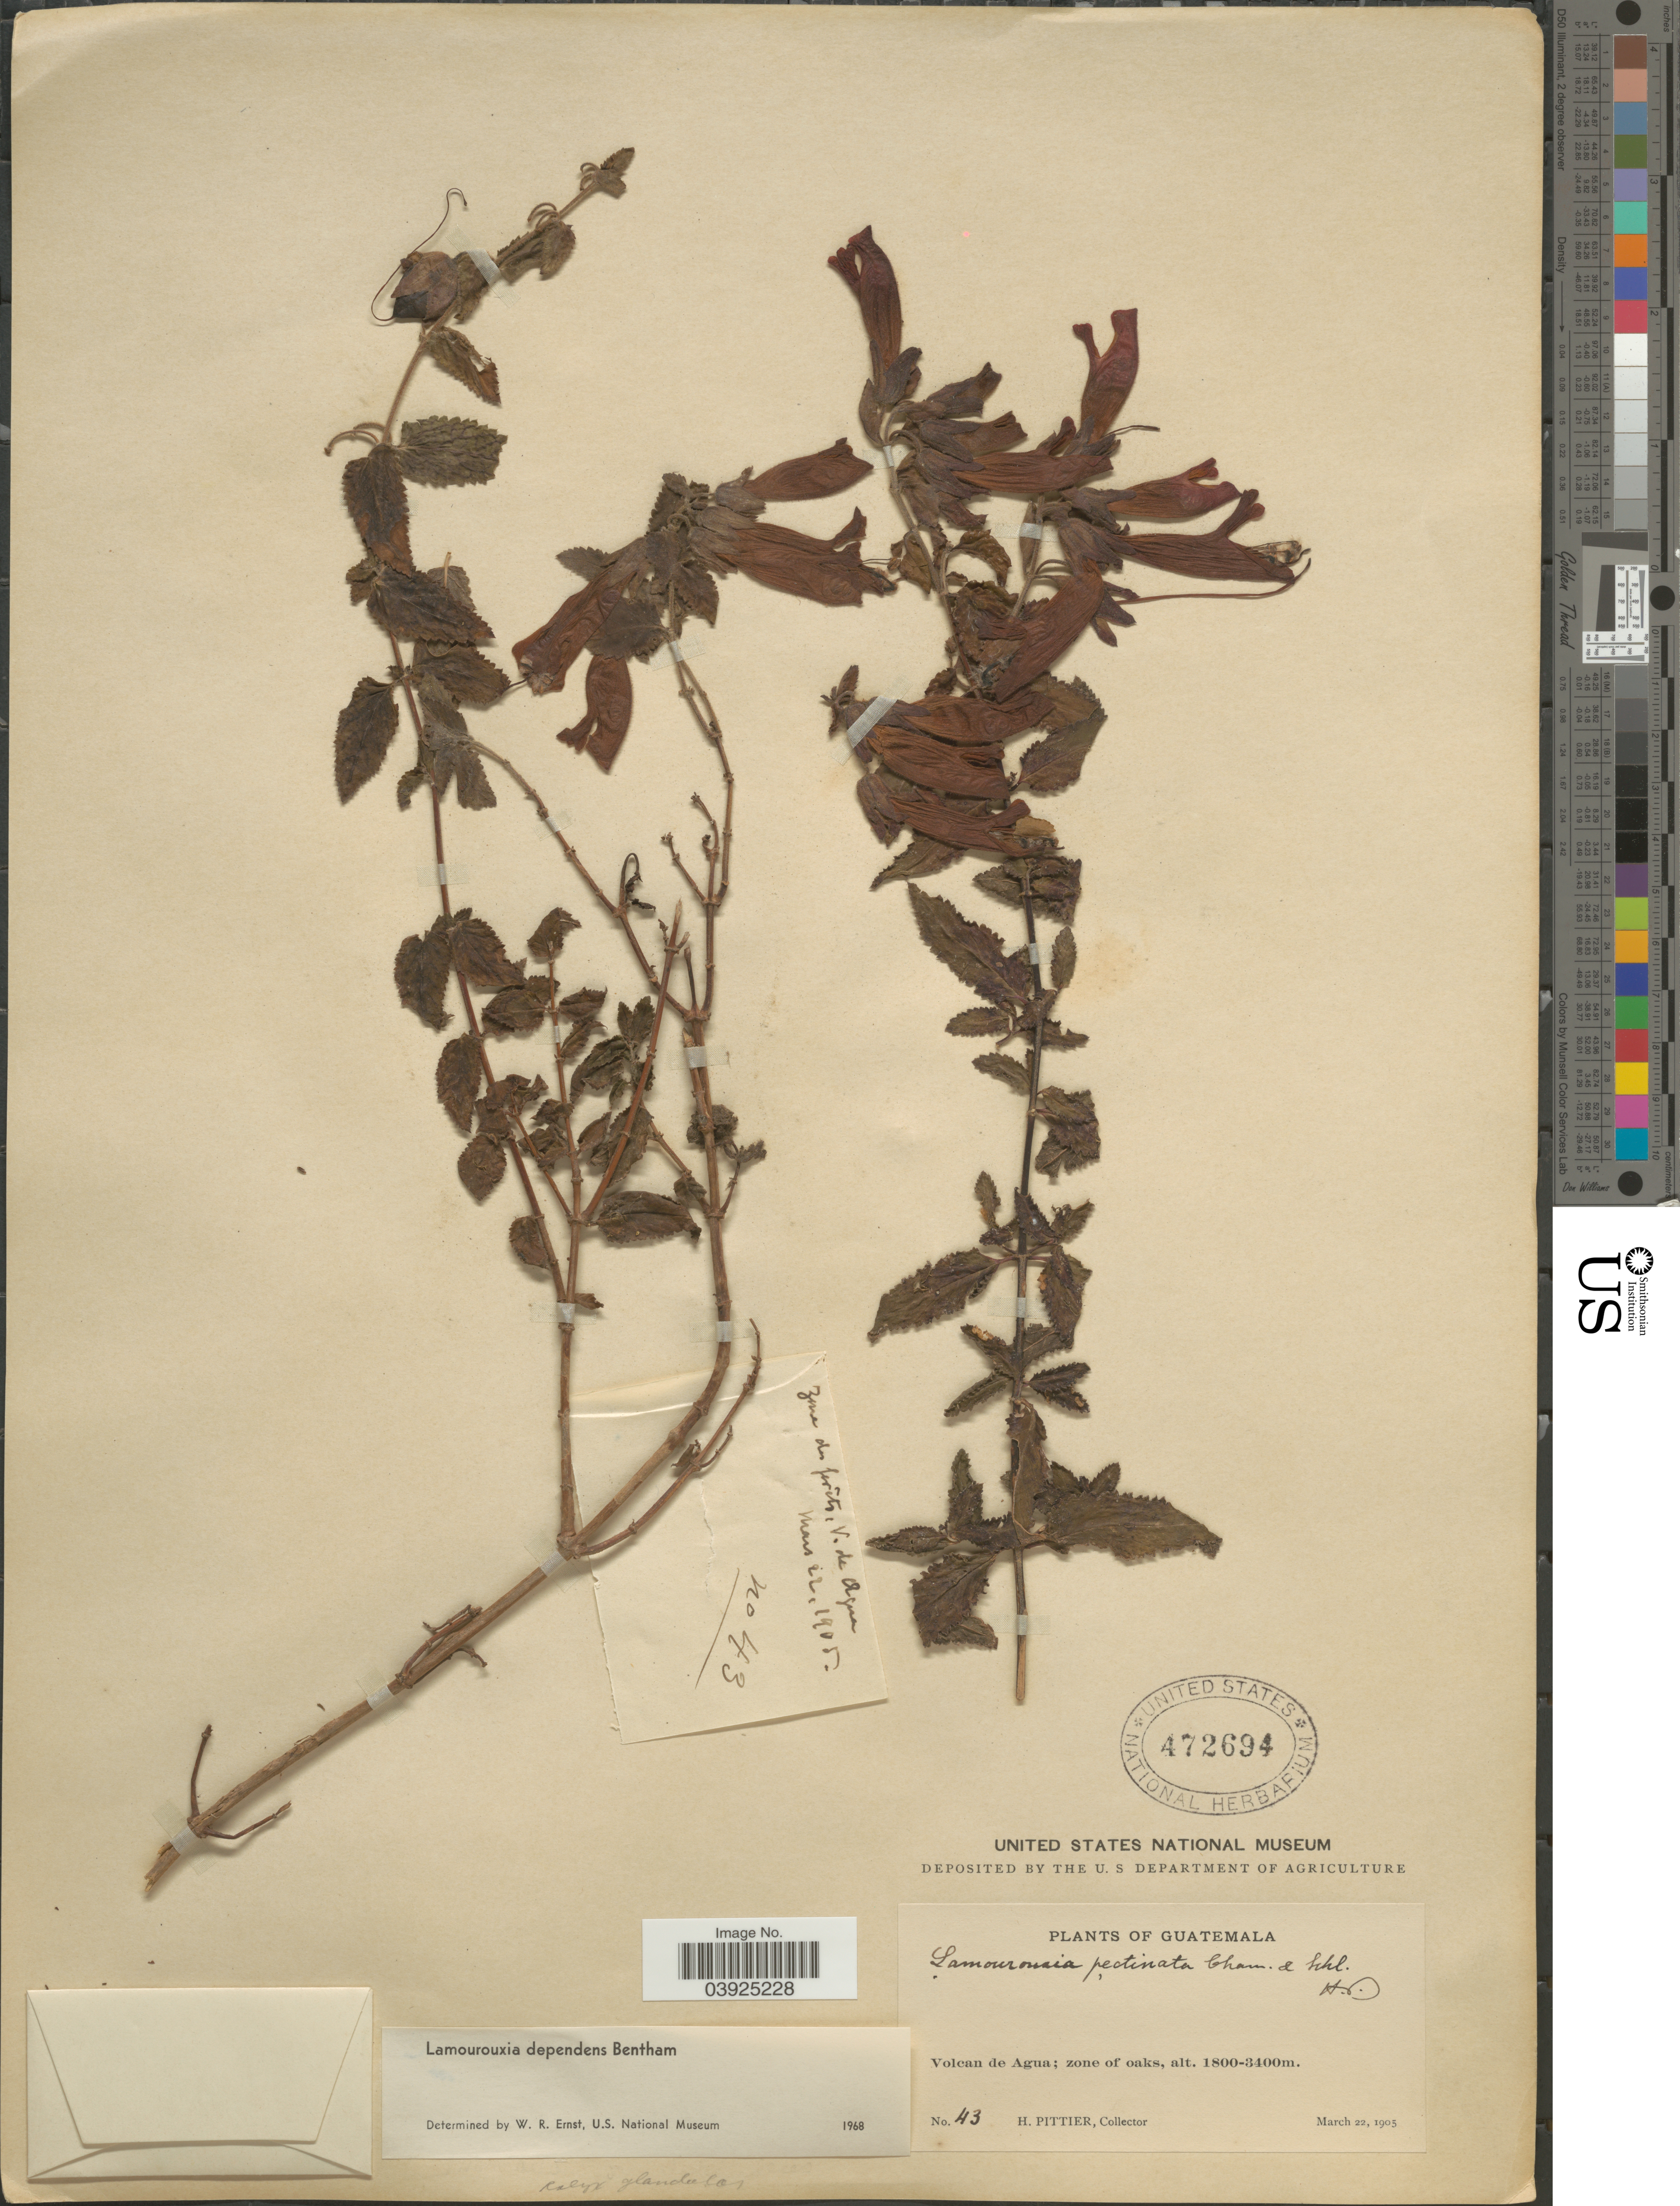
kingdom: Plantae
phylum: Tracheophyta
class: Magnoliopsida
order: Lamiales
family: Orobanchaceae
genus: Lamourouxia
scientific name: Lamourouxia dependens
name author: Benth.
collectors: H. F. Pittier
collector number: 43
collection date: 1905-03-22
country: Guatemala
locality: Volcan de Agua.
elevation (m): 1800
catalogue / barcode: US 472694